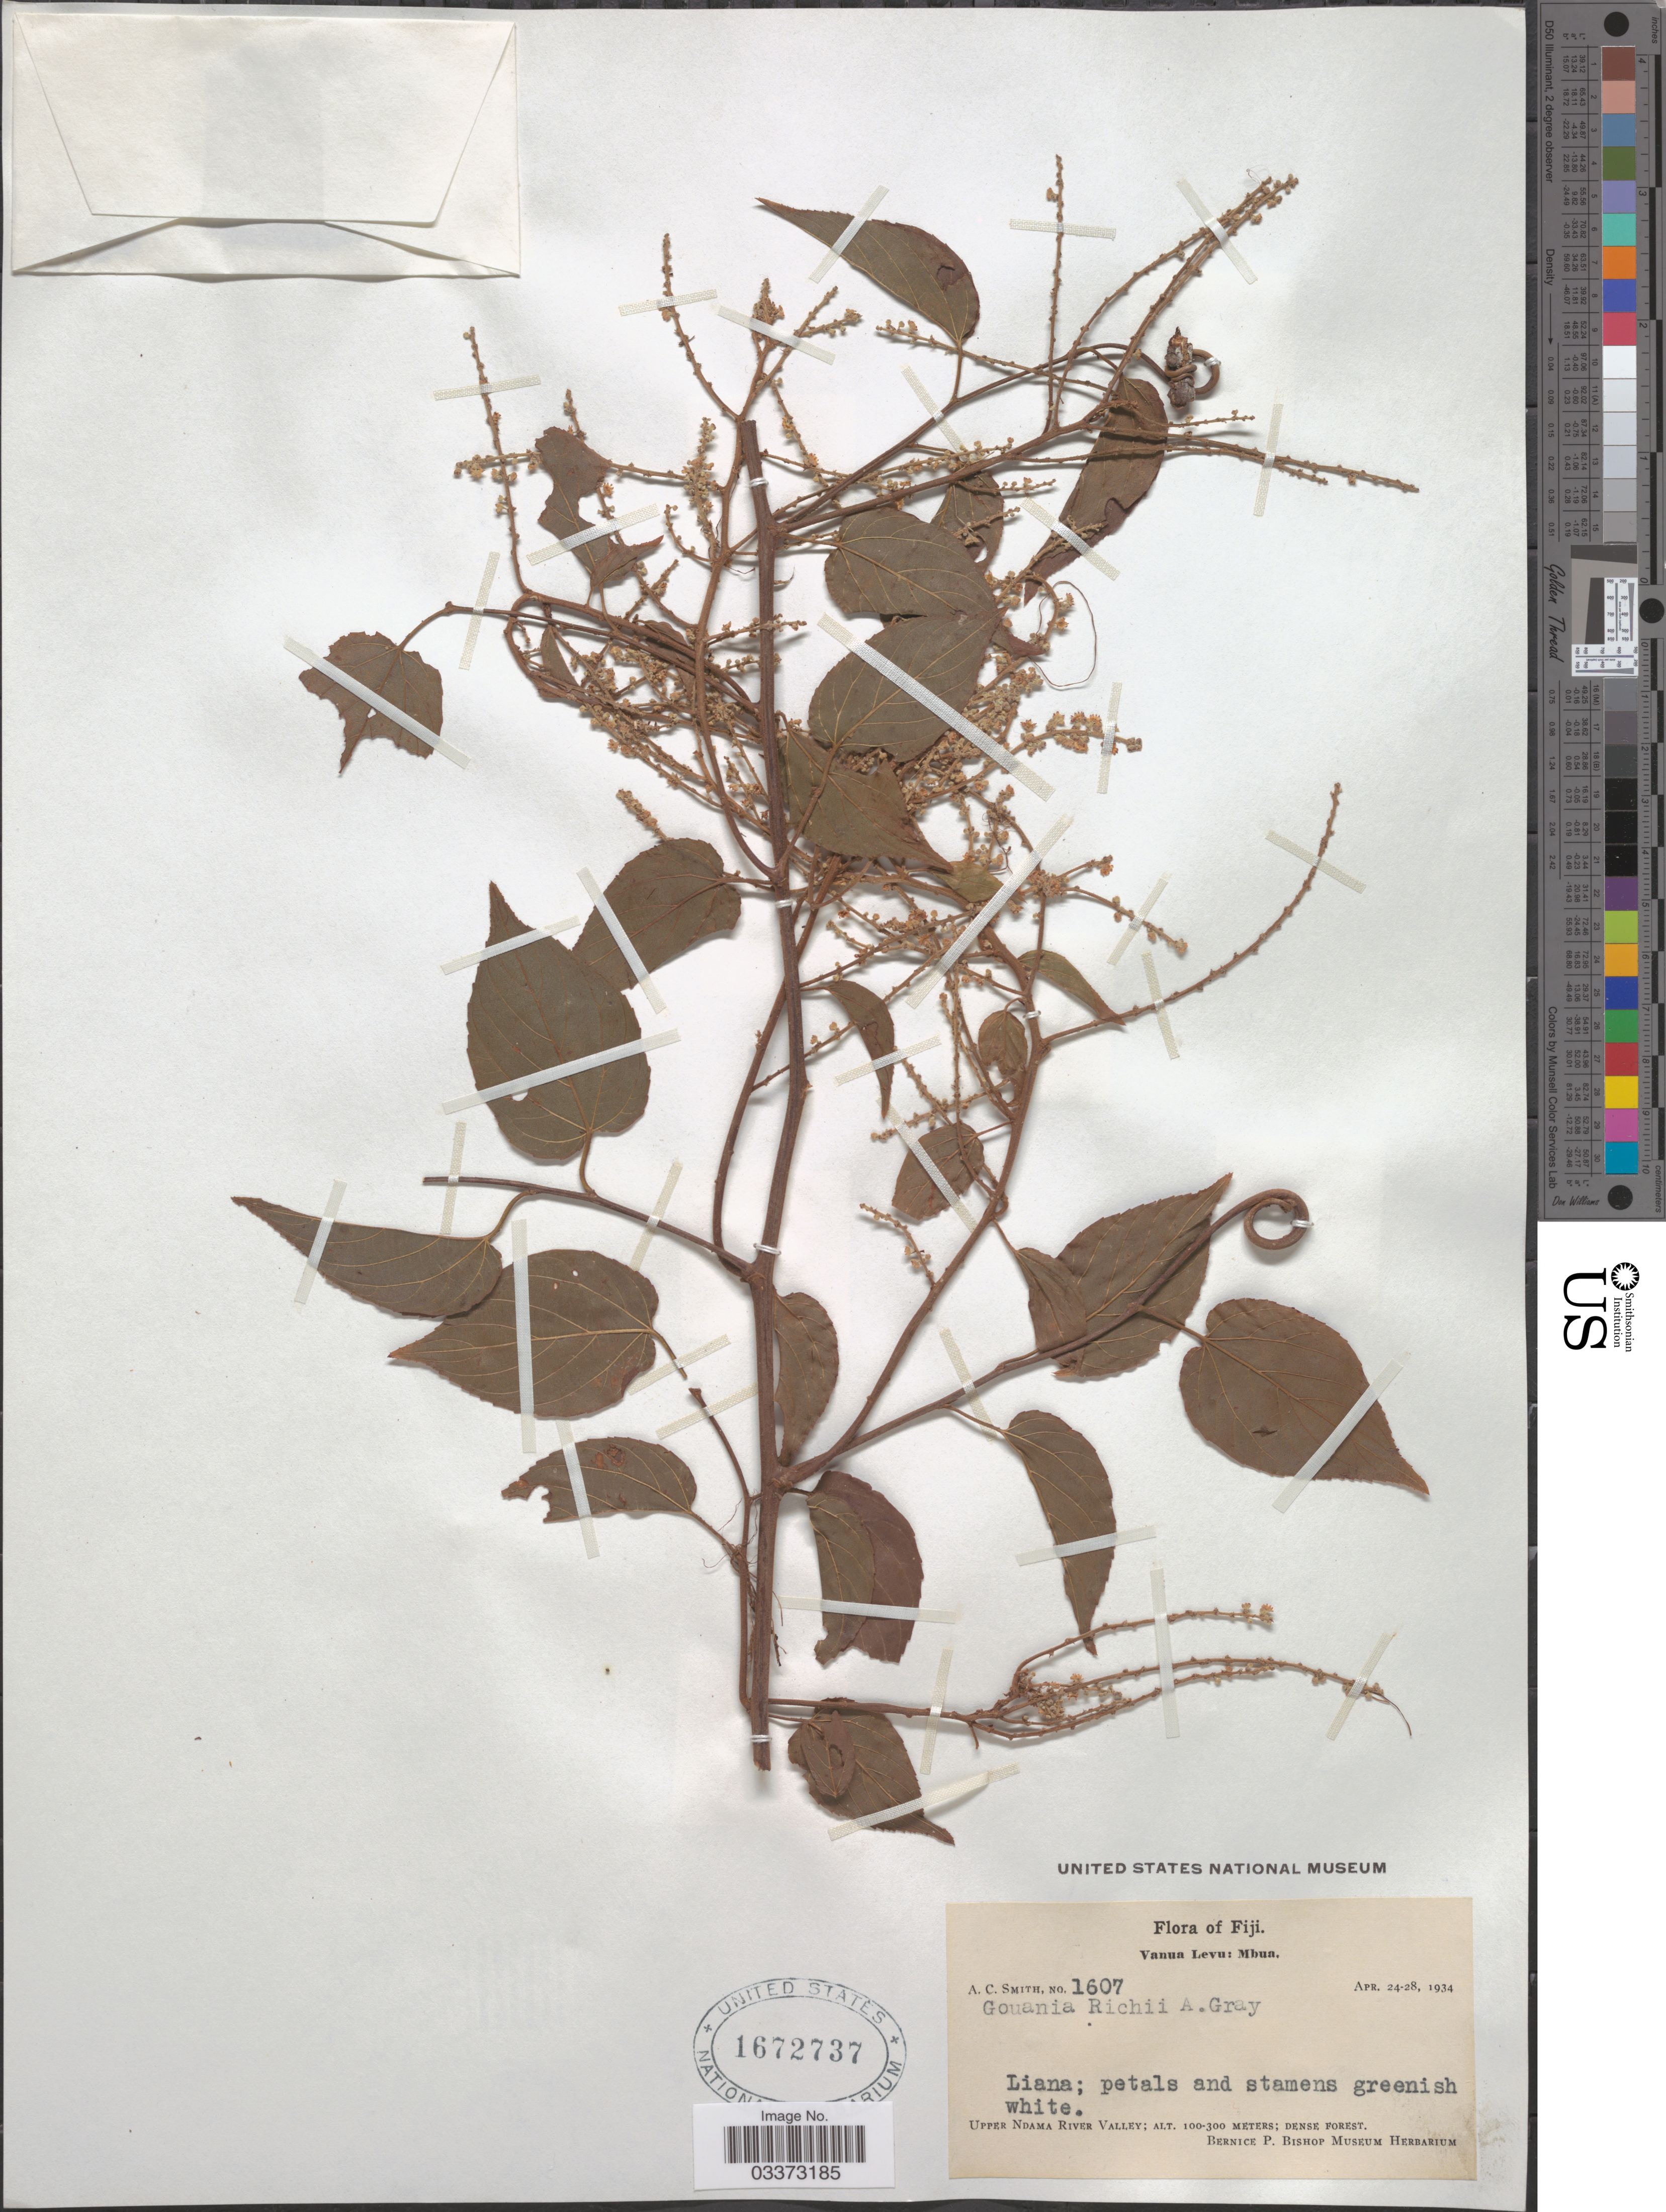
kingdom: Plantae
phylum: Tracheophyta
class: Magnoliopsida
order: Rosales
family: Rhamnaceae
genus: Gouania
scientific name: Gouania richii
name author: A. Gray in Wilkes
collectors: A. C. Smith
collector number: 1607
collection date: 1934-04-24/1934-04-28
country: Fiji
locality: Vanua Levu: Mbua. Upper Ndama River Valley.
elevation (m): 100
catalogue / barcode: US 1672737